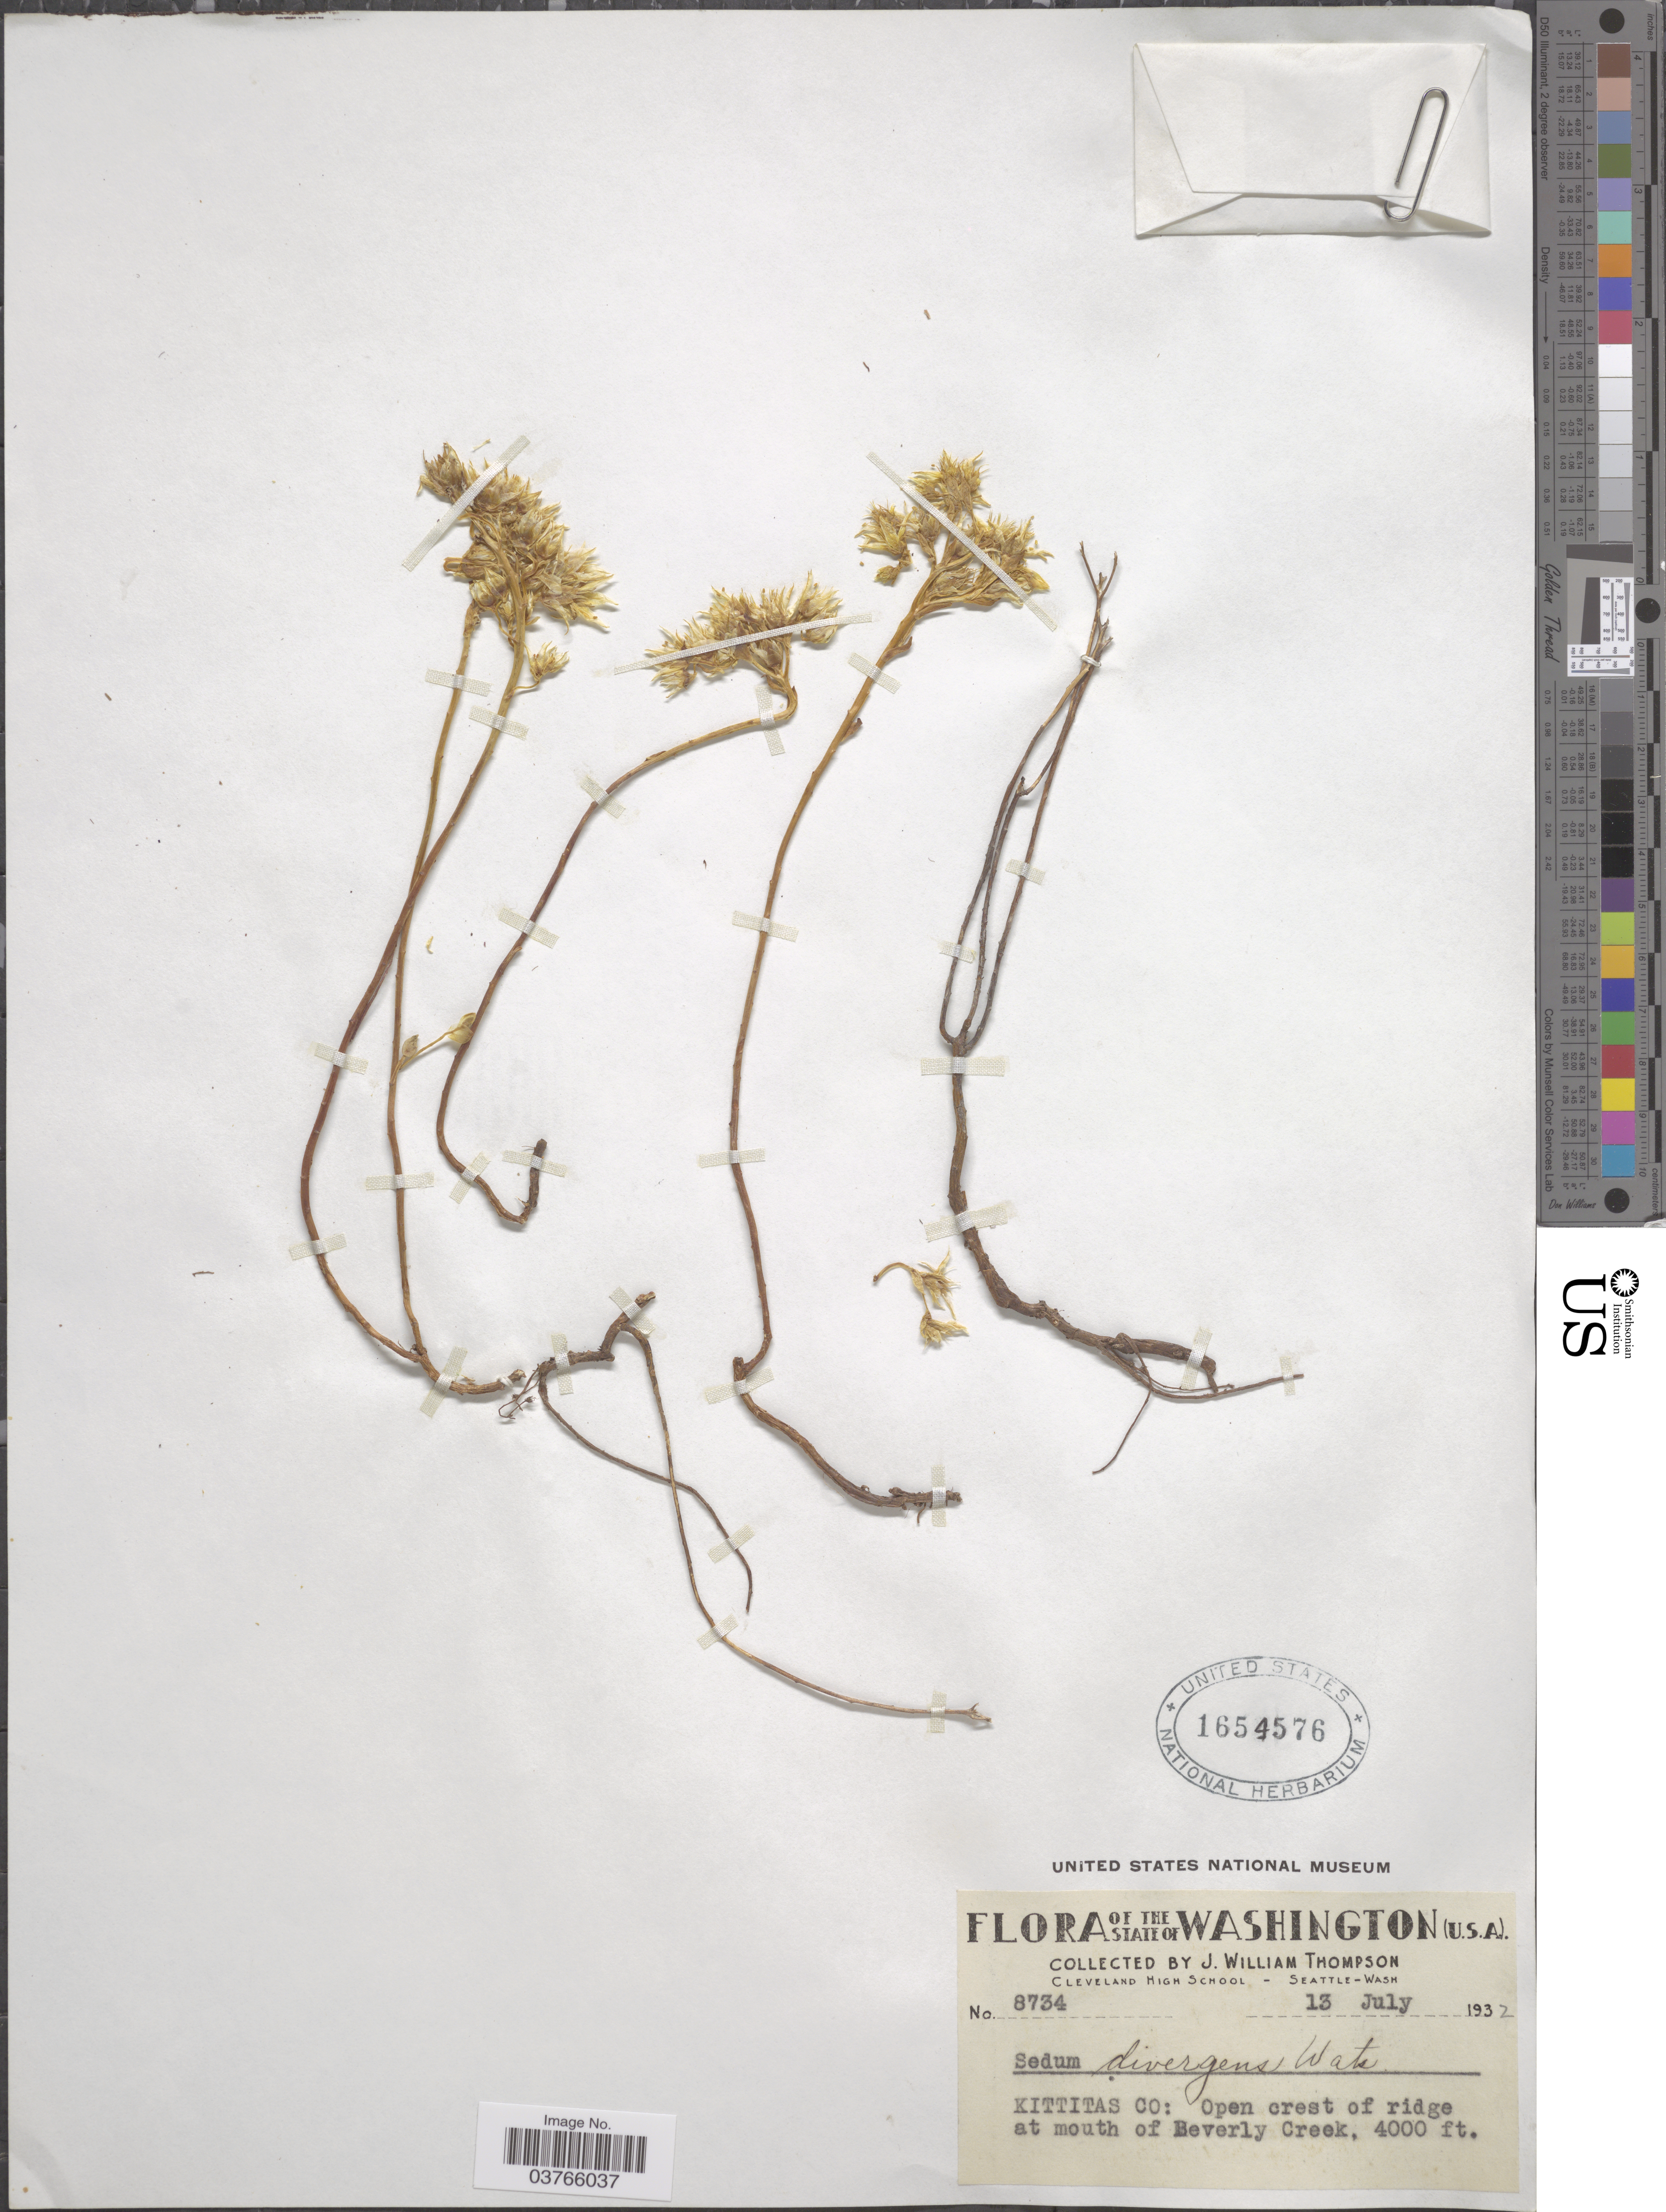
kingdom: Plantae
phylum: Tracheophyta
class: Magnoliopsida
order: Saxifragales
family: Crassulaceae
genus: Sedum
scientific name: Sedum divergens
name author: Greene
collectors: J. W. Thompson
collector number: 8734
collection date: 1932-07-13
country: United States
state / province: Washington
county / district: Kittitas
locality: Kittitas Co: Open crest of ridge at mouth of Beverly Creek.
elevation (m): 1219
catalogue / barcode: US 1654576